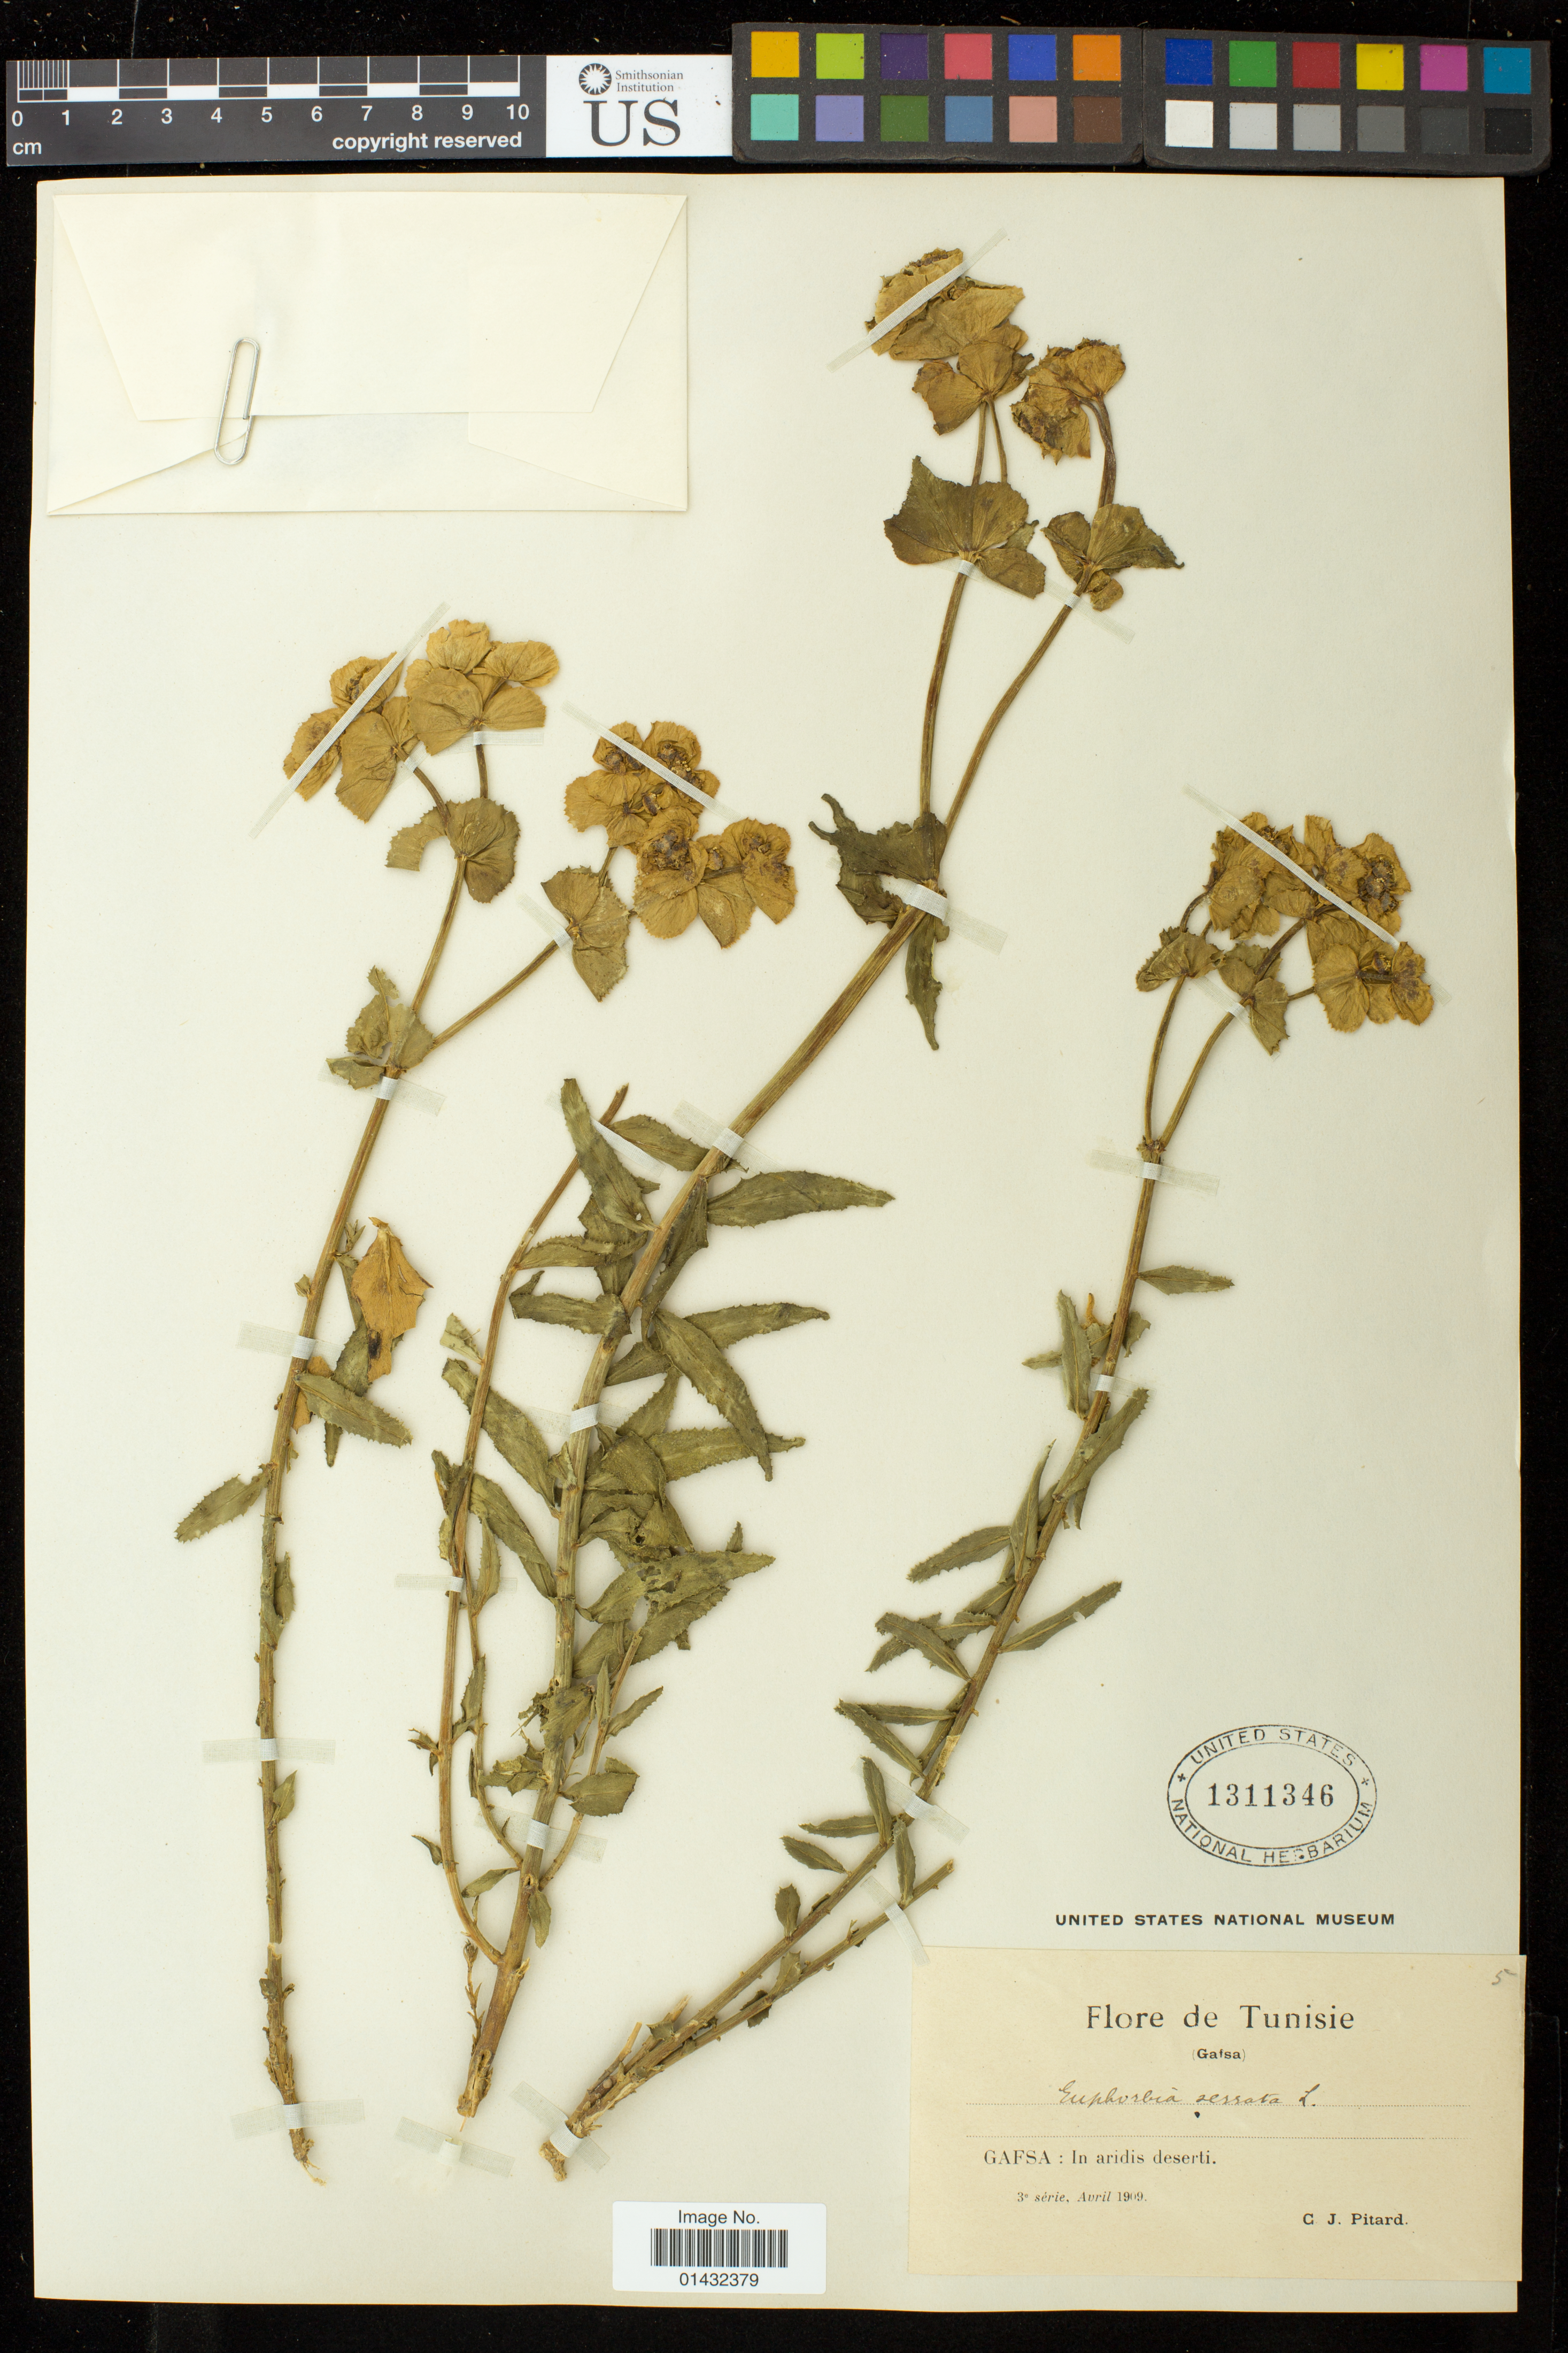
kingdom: Plantae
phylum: Tracheophyta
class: Magnoliopsida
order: Malpighiales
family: Euphorbiaceae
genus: Euphorbia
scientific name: Euphorbia serrata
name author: L.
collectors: C. Pitard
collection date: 1909-04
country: Tunisia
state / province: Gafsa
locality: Gafsa: In aridis deserti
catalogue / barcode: US 1311346